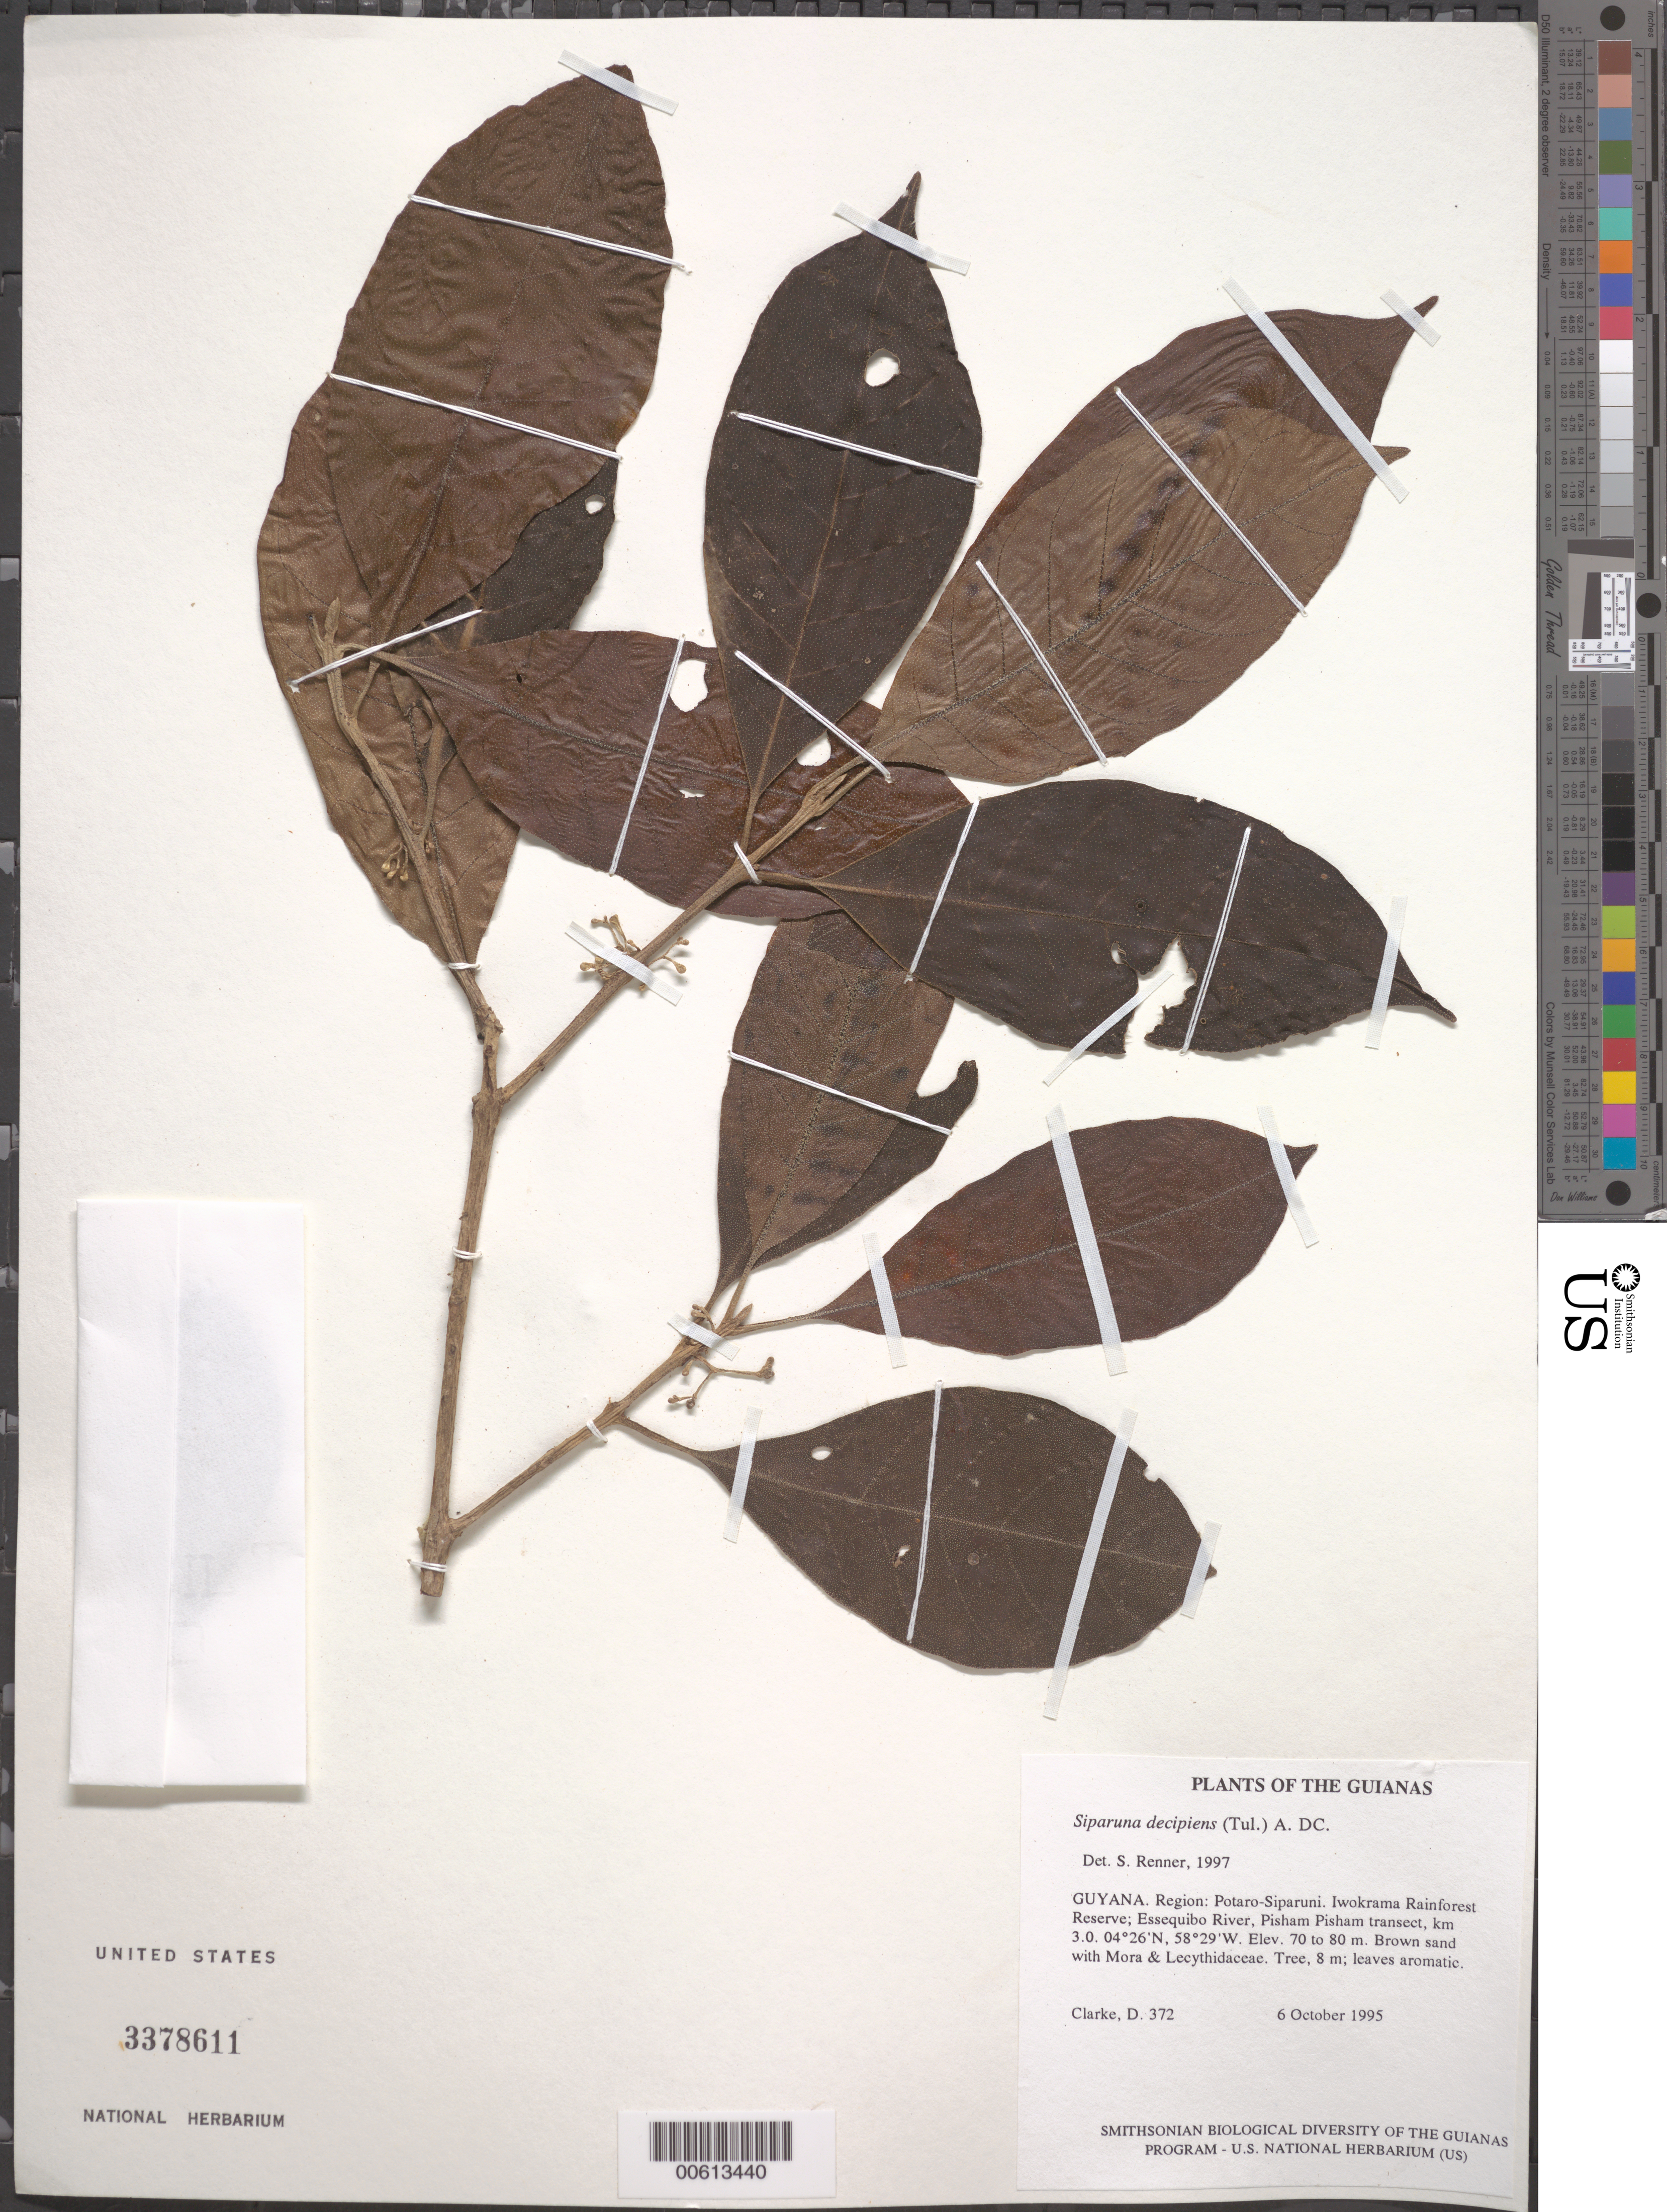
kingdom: Plantae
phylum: Tracheophyta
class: Magnoliopsida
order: Laurales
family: Siparunaceae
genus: Siparuna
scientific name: Siparuna decipiens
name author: (Tul.) A. DC.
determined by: Renner, S. S.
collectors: H. D. Clarke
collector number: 372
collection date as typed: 6 October 1995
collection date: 1995-10-06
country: Guyana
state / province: Potaro-Siparuni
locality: Iwokrama Rainforest Reserve; Essequibo River, Pisham Pisham transect, km 3.0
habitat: Brown sand with Mora & Lecythidaceae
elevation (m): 70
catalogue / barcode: US 3378611